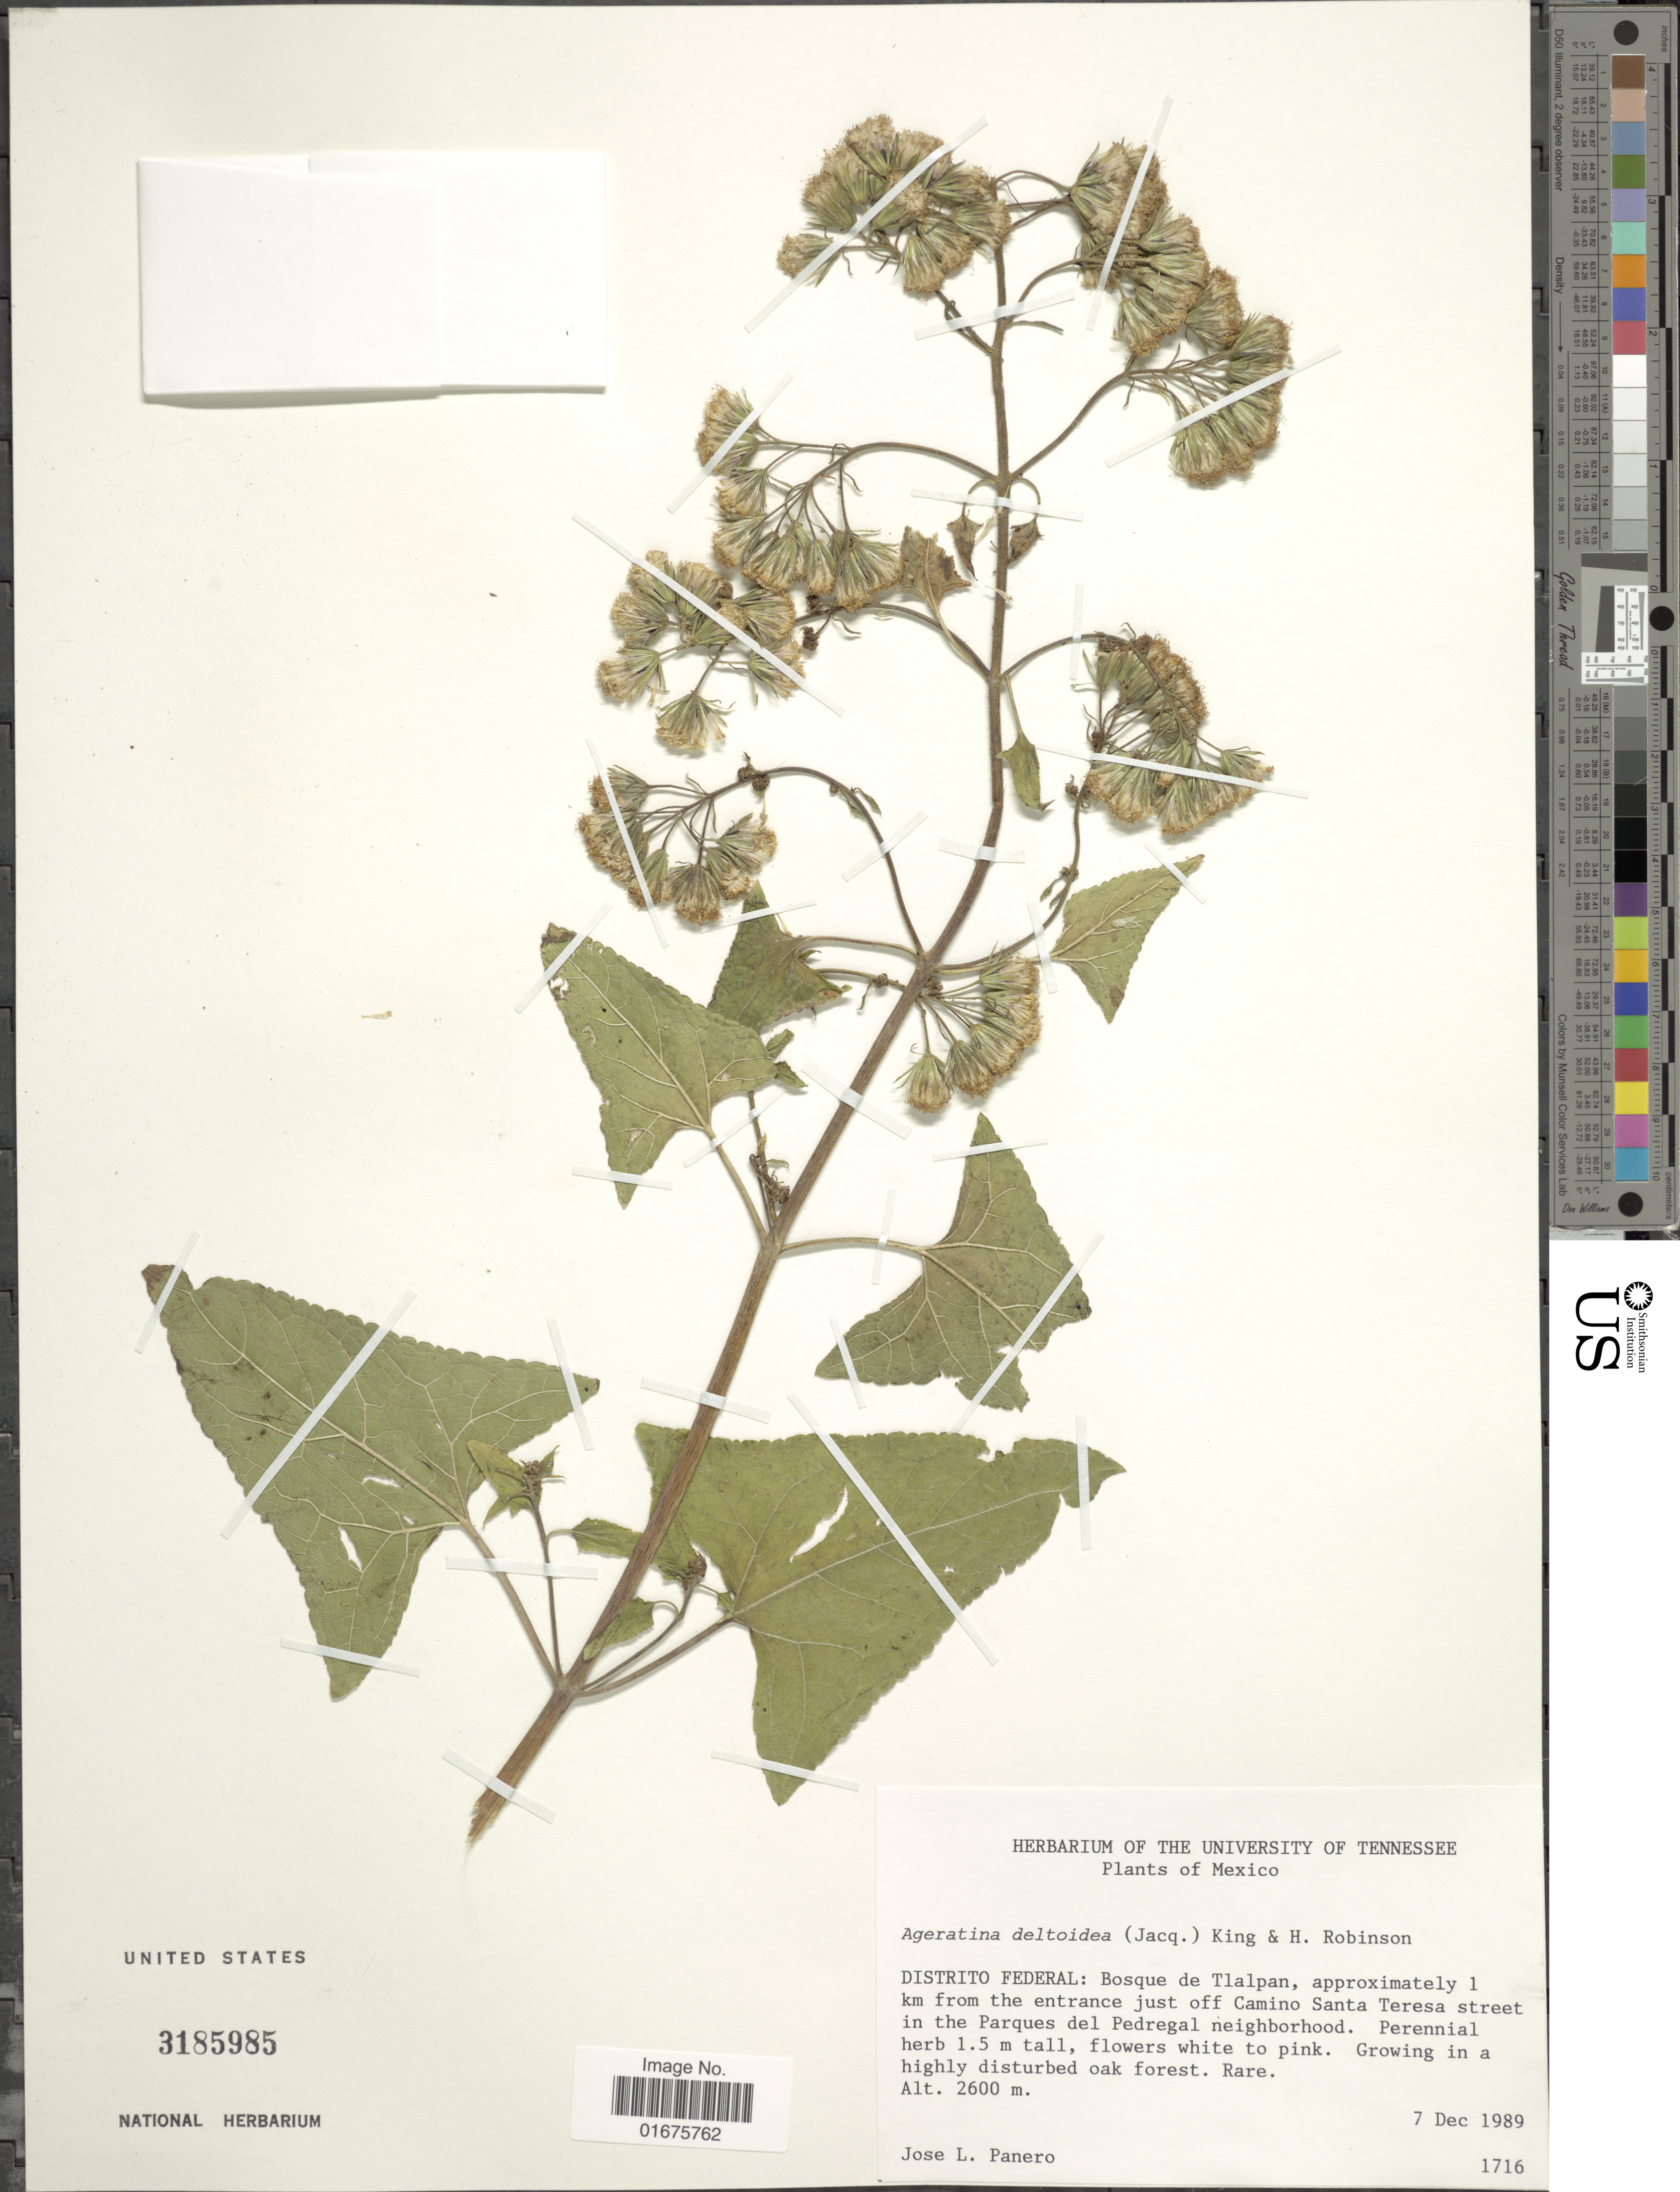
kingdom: Plantae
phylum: Tracheophyta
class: Magnoliopsida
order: Asterales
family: Asteraceae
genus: Ageratina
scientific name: Ageratina deltoidea (Jacq.) H. Rob. & R.M. King, ined.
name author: (Jacq.) H. Rob. & R.M. King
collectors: J. L. Panero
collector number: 1716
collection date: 1989-12-07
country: Mexico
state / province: Distrito Federal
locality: Bosque de Tlalpan, approximately 1 km from the entrance just off Camino Santa Teresa street in the Parques del Pedregal neignorhood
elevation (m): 2600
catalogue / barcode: US 3185985